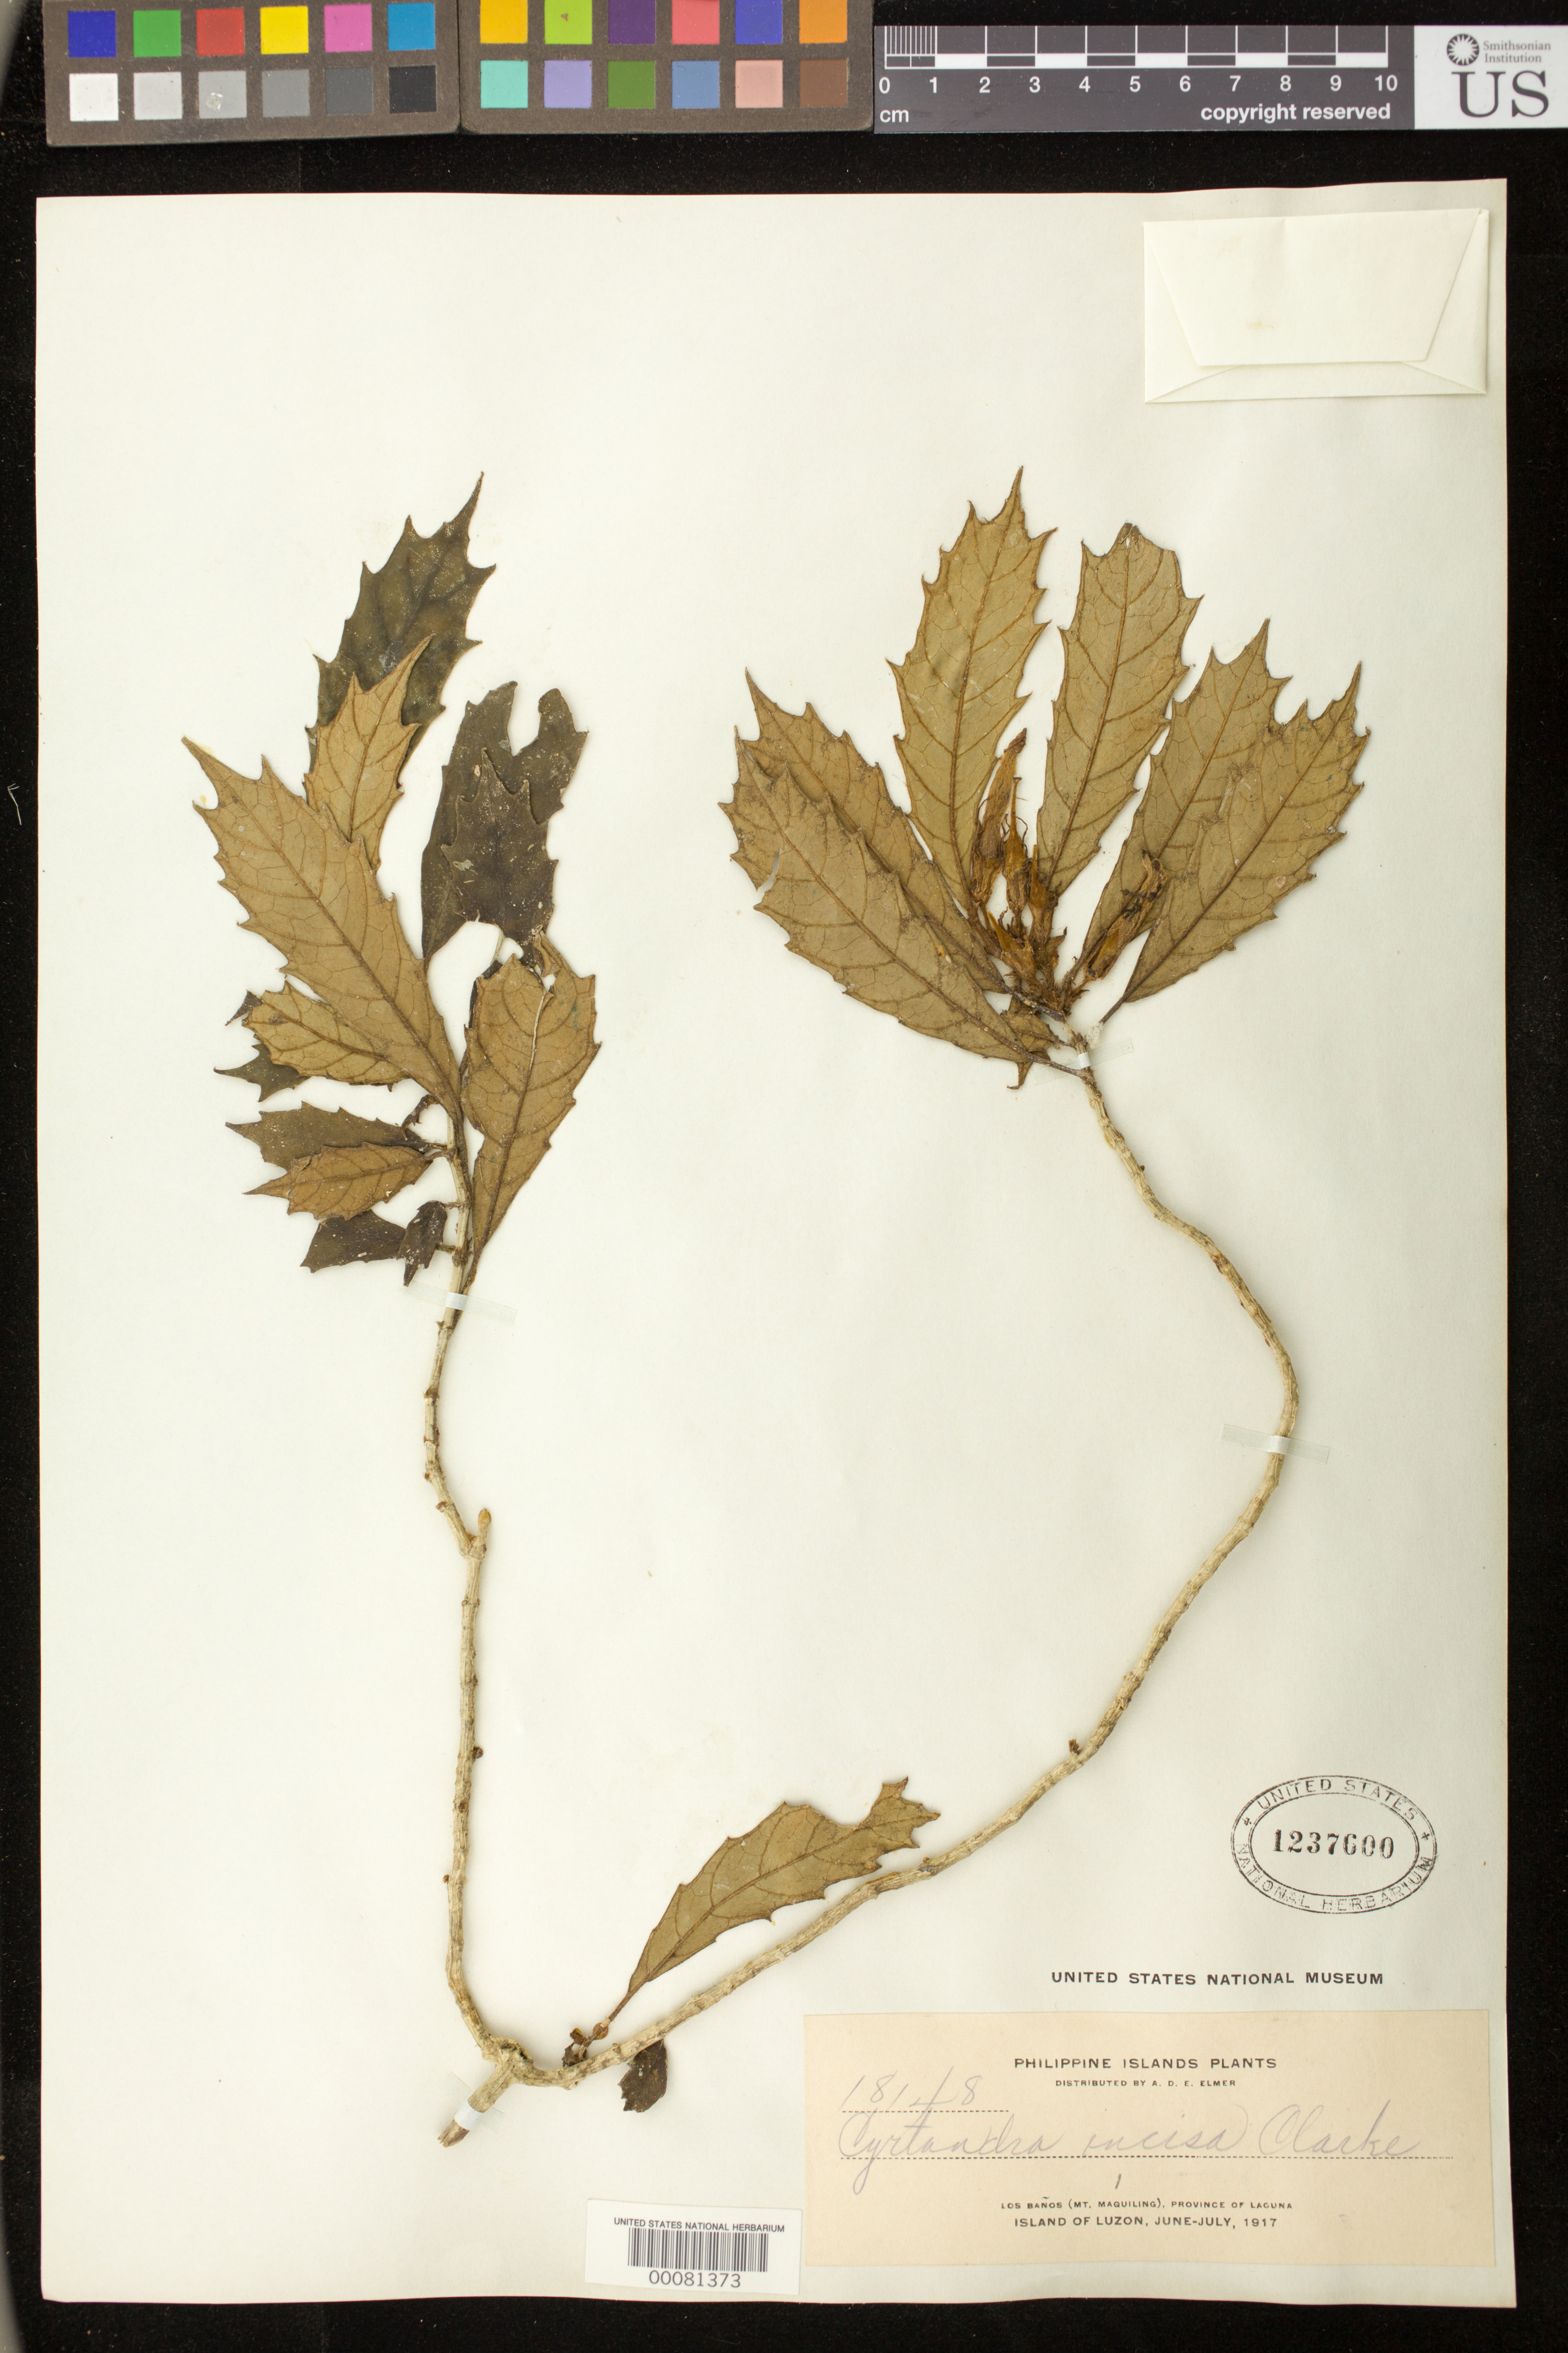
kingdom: Plantae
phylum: Tracheophyta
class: Magnoliopsida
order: Lamiales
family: Gesneriaceae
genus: Cyrtandra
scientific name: Cyrtandra incisa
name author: C.B. Clarke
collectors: A. D. E. Elmer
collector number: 18148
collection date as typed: Jun-Jul 1917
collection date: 1917-06/1917-07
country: Philippines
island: Luzon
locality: Los Baños (Mt. Maquiling), Province of Laguna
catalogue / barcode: US 1237600